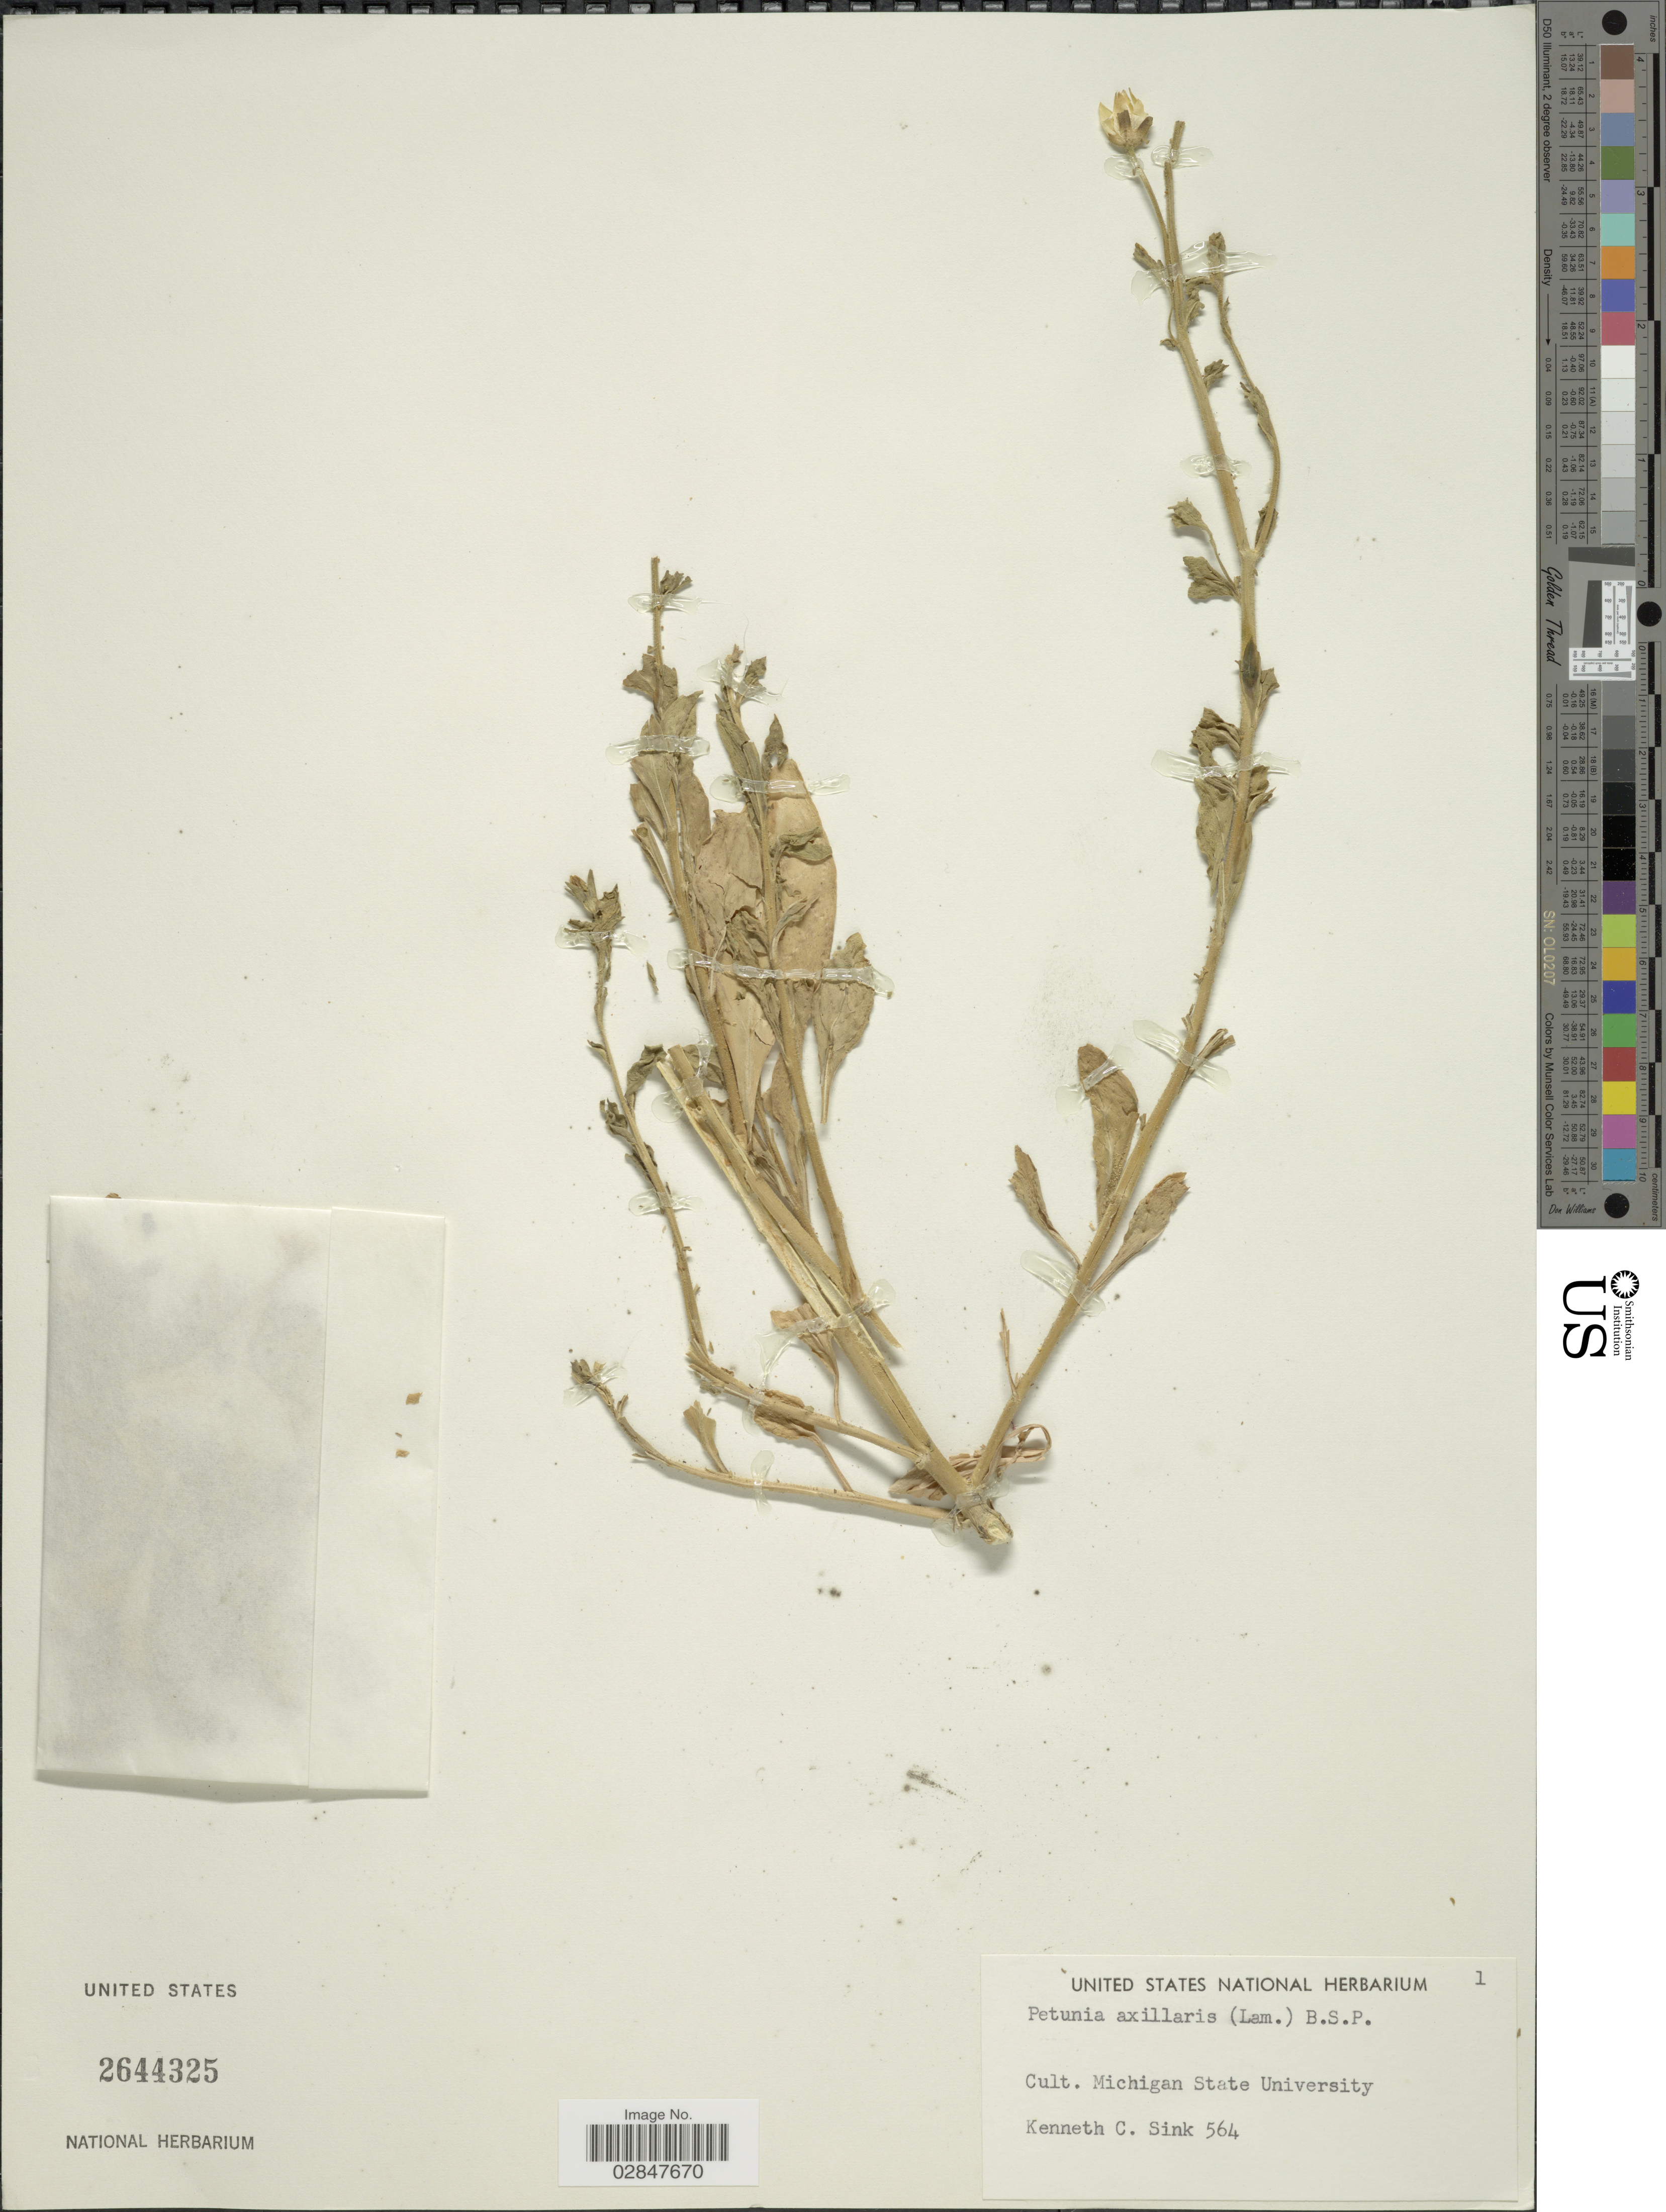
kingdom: Plantae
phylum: Tracheophyta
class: Magnoliopsida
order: Solanales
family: Solanaceae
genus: Petunia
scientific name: Petunia axillaris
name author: (Lam.) Britton, Stearns & Poggenb.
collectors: K. Sink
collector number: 564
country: United States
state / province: Michigan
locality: Michigan State Univ.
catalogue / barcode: US 2644325